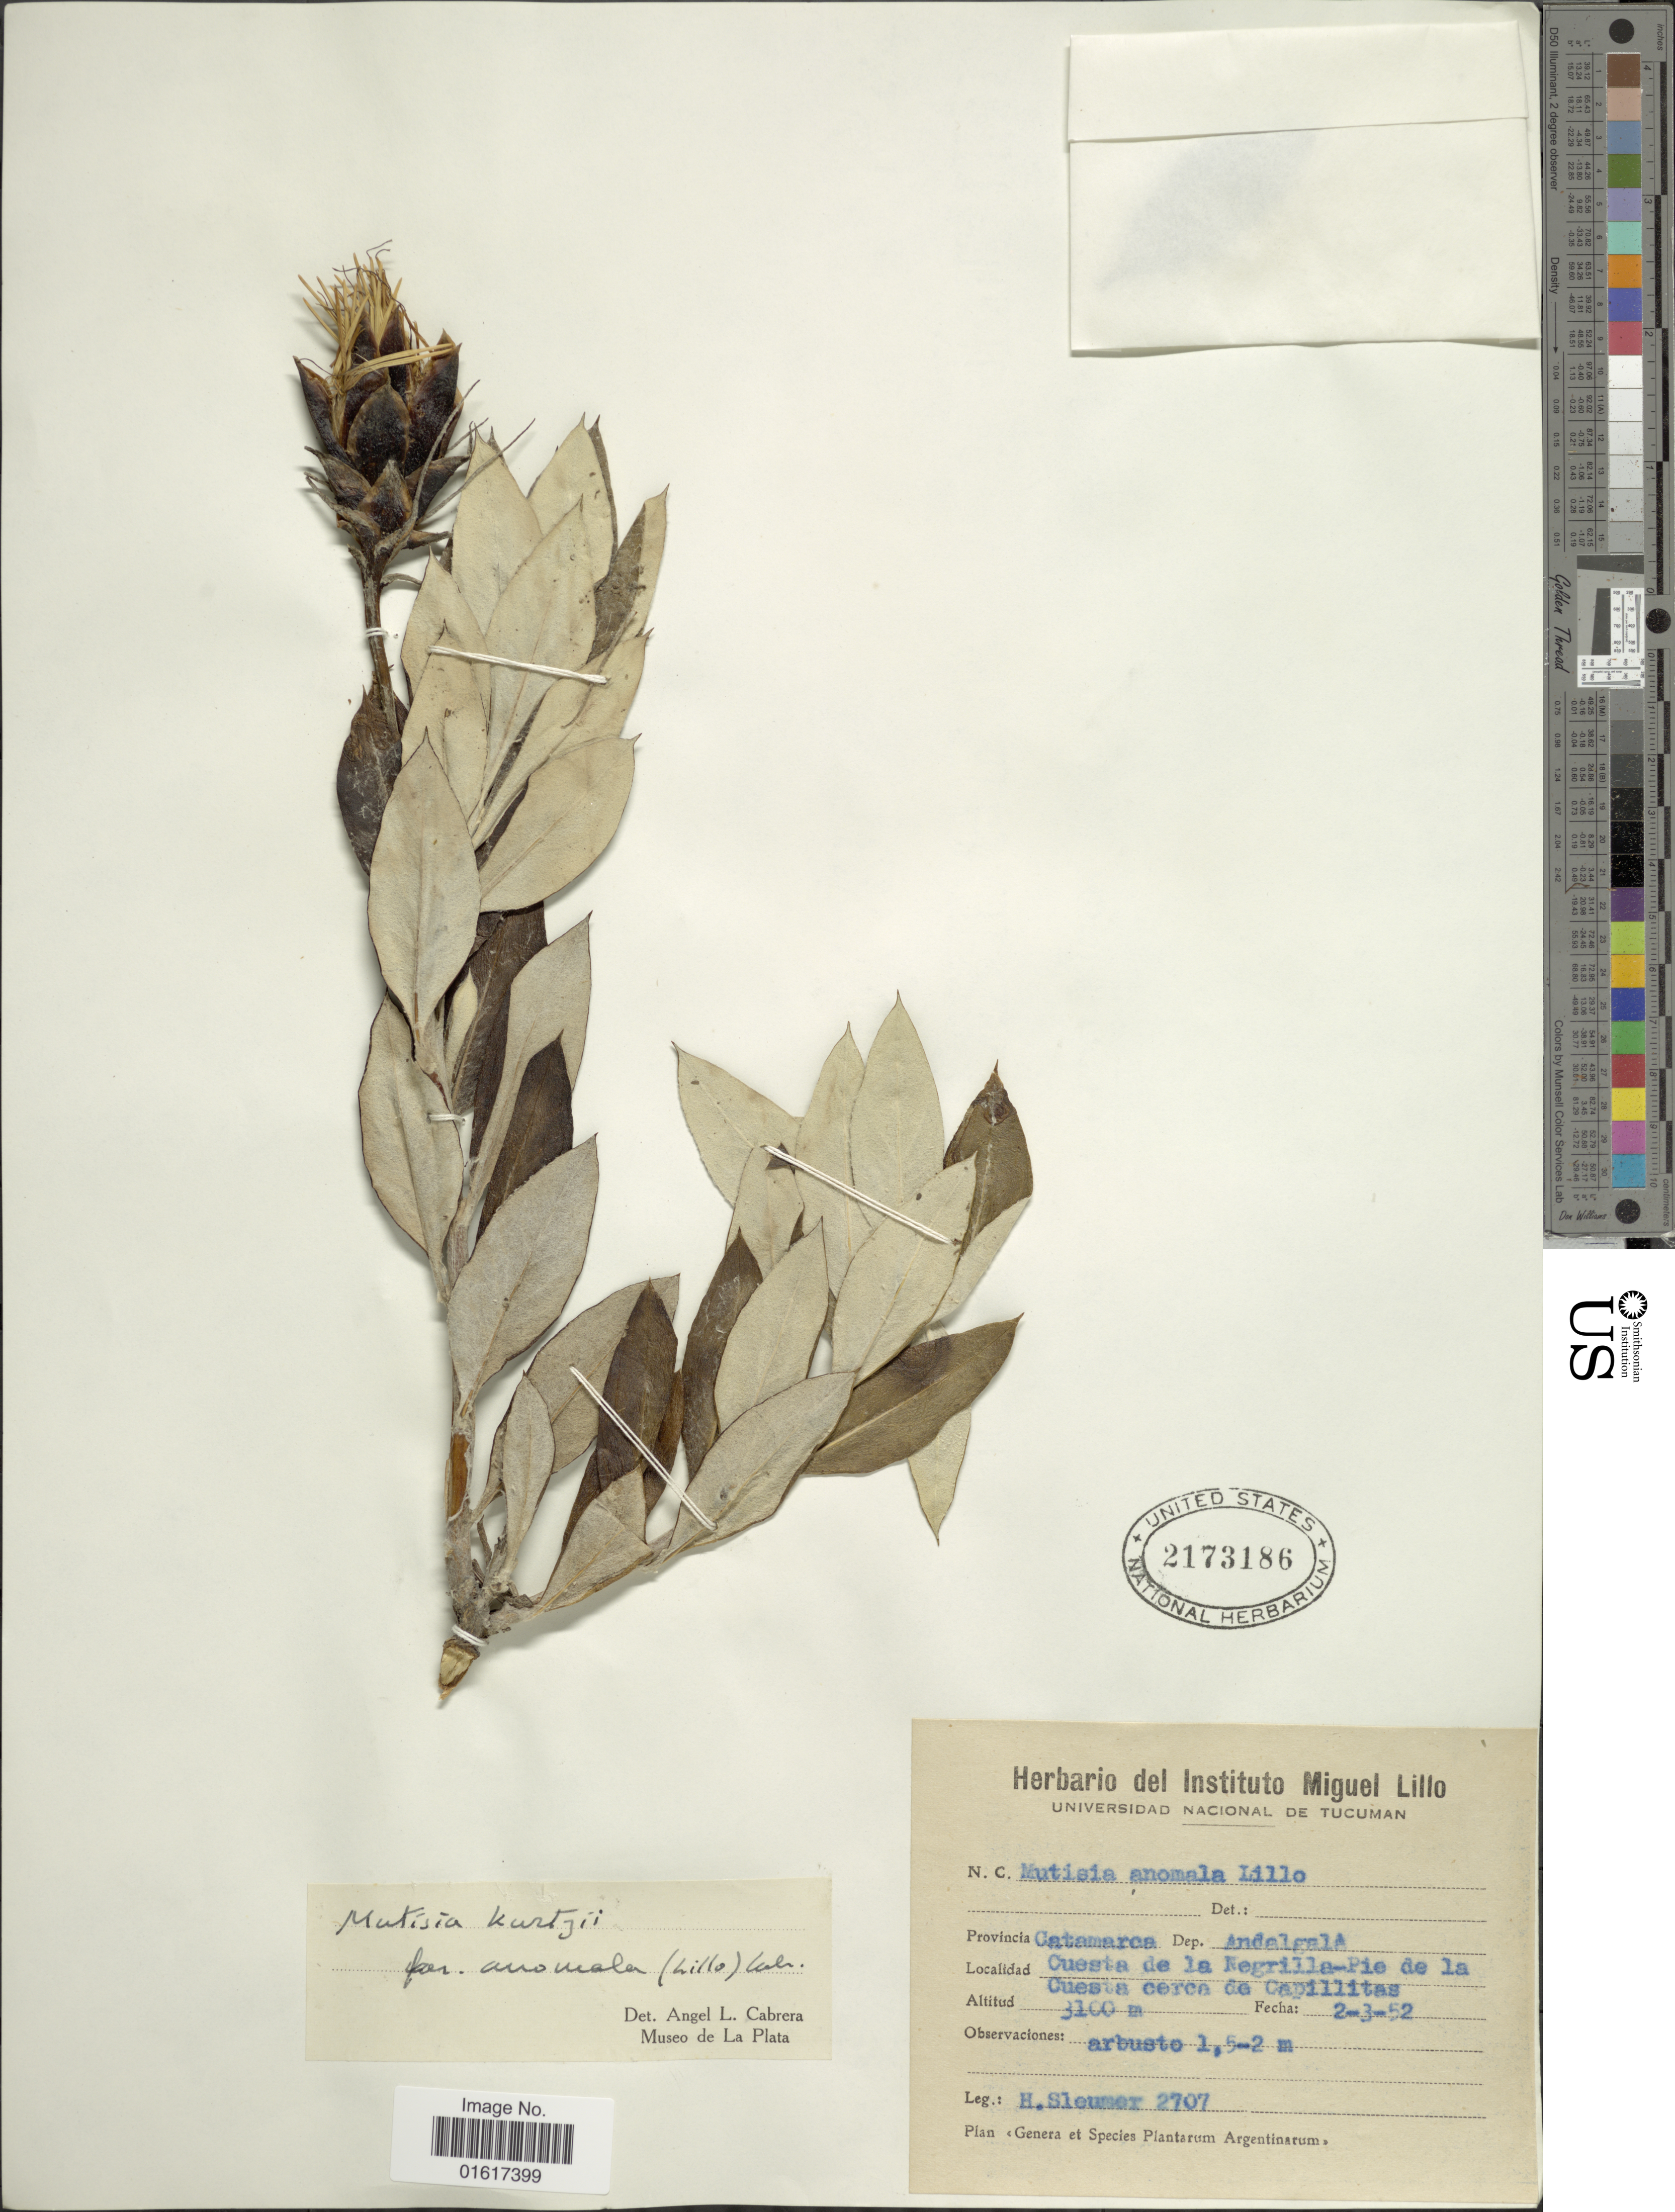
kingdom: Plantae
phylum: Tracheophyta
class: Magnoliopsida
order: Asterales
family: Asteraceae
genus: Mutisia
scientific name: Mutisia kurtzii var. anomala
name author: (Lillo) Cabrera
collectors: H. O. Sleumer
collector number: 2707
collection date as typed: Transcribed d/m/y: 2/3/52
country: Argentina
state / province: Catamarca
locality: Dep. Andalgala. Cuesta de la Negrilla-Pie de la Cuesta cerca de Capillitas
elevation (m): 3100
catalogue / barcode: US 2173186